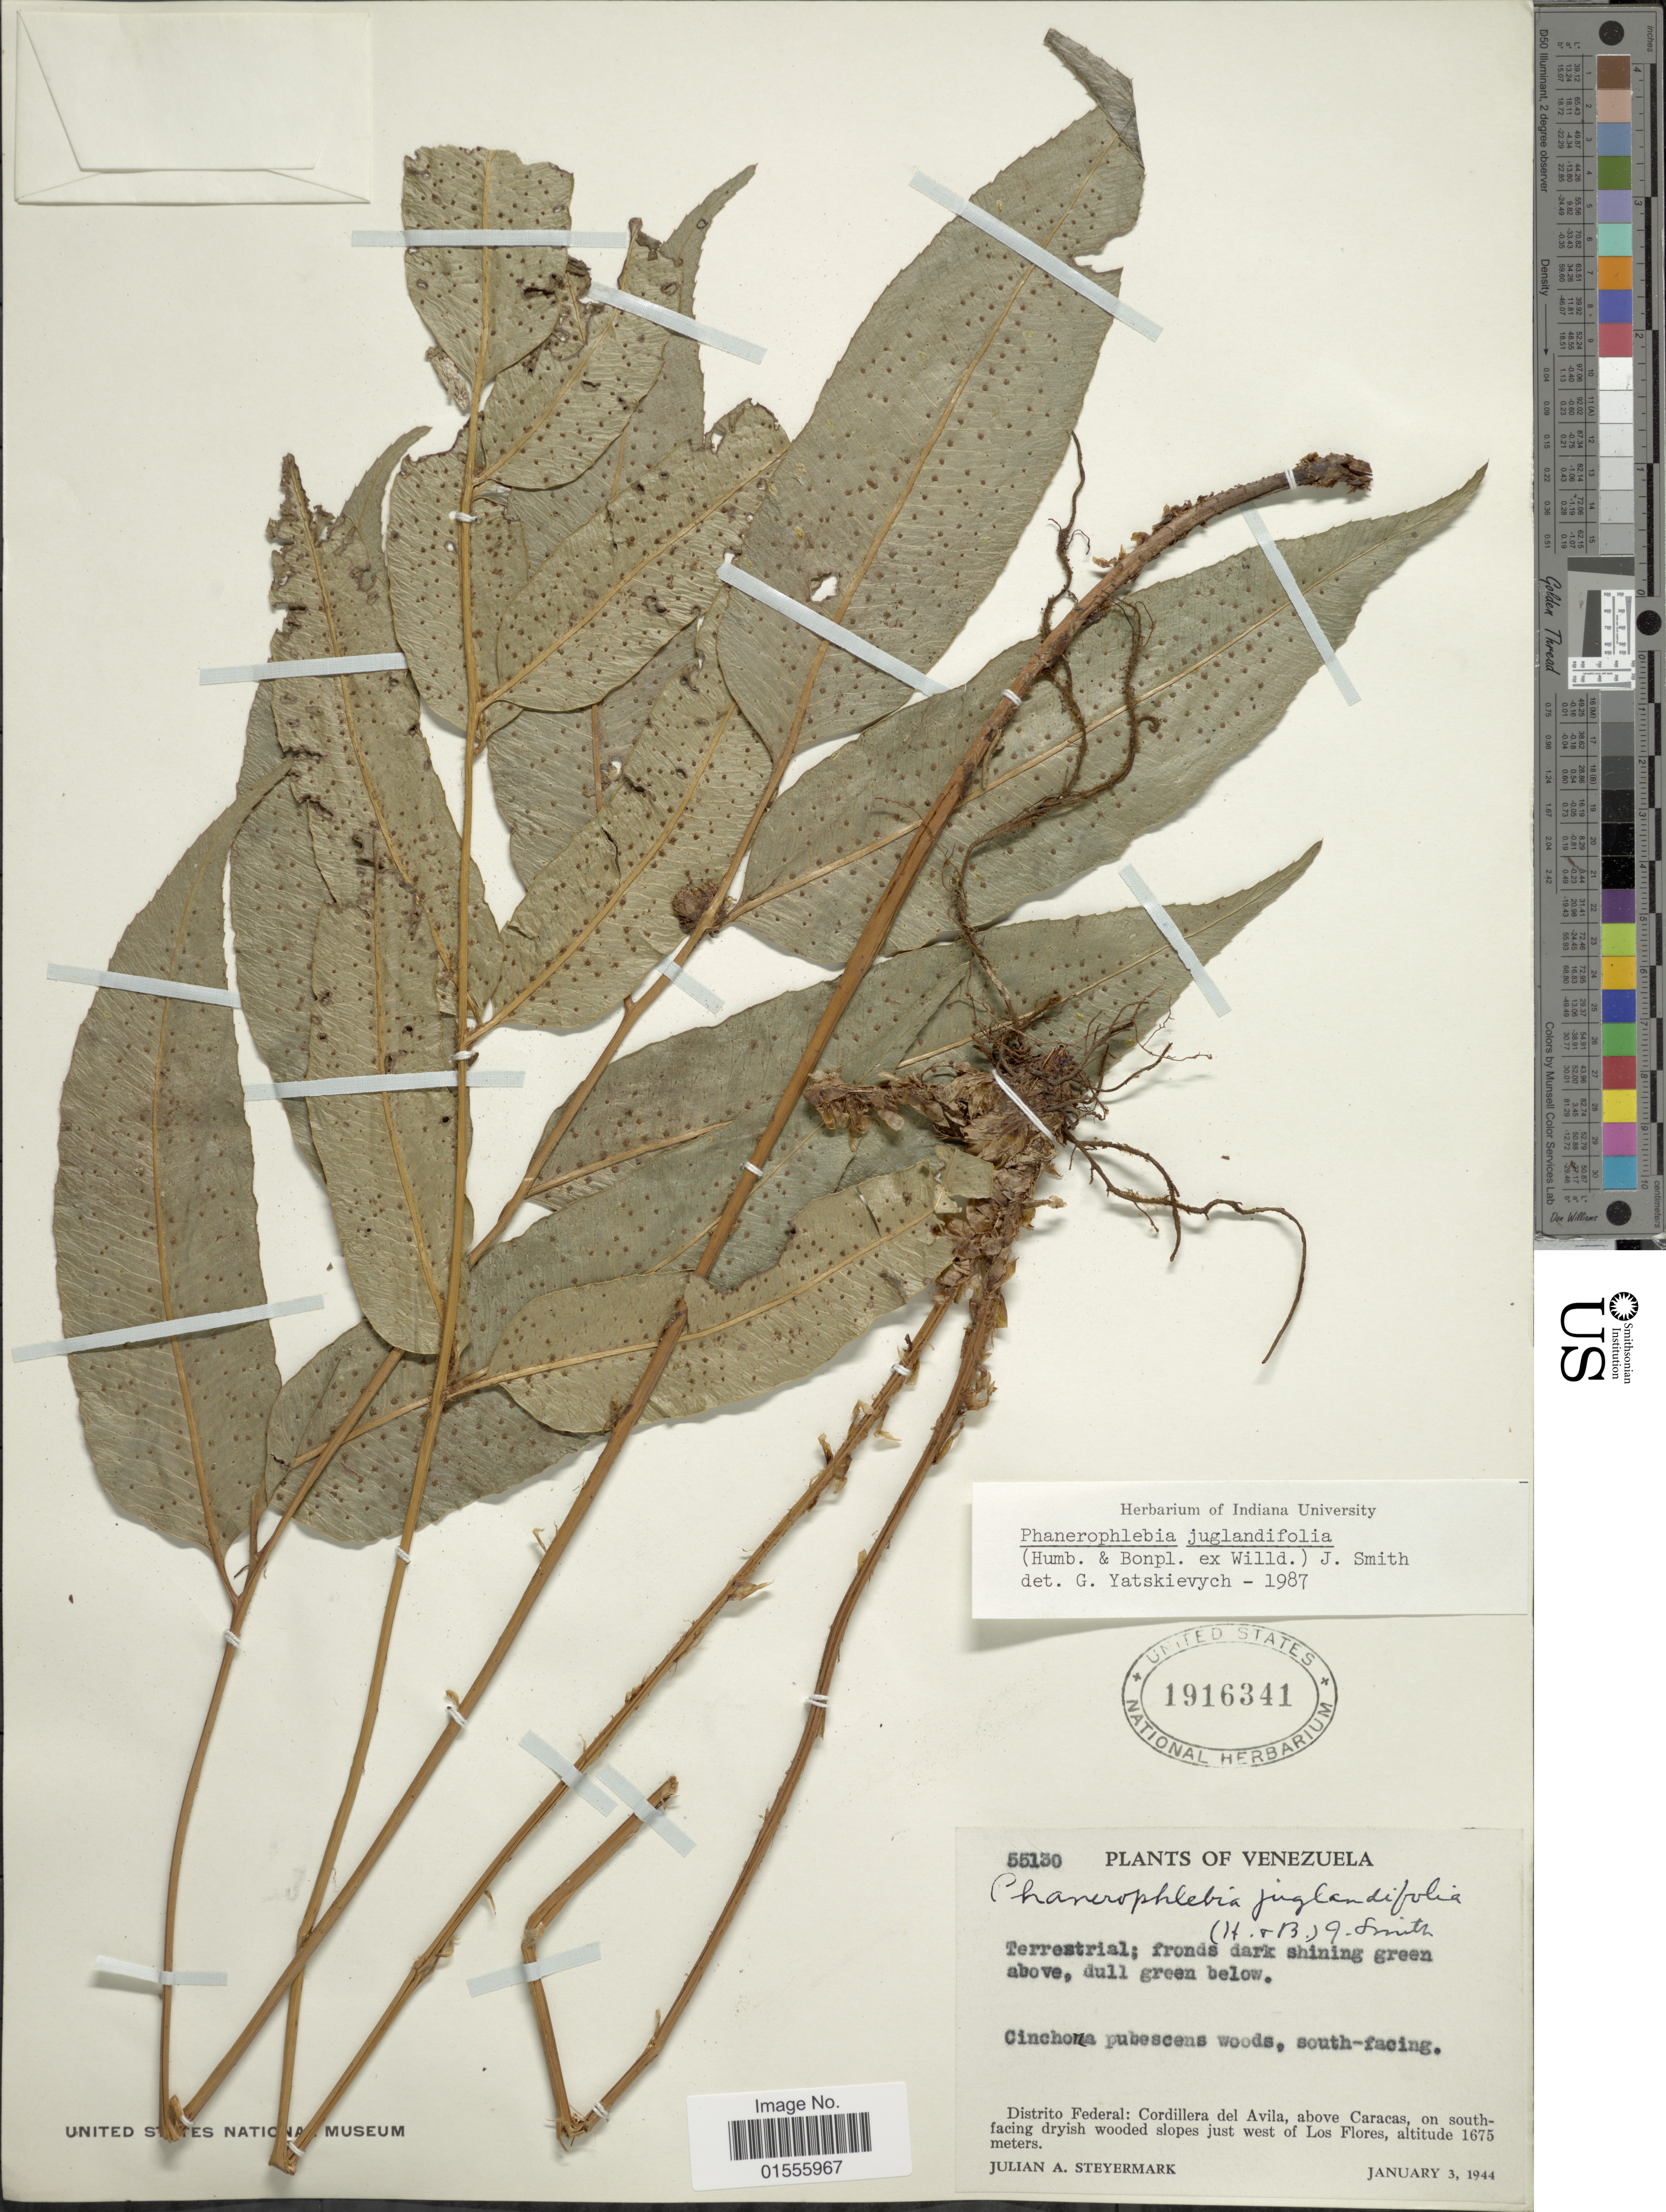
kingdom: Plantae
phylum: Tracheophyta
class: Polypodiopsida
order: Polypodiales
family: Dryopteridaceae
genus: Phanerophlebia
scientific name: Phanerophlebia juglandifolia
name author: (Willd.) J. Sm.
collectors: J. Steyermark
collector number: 55130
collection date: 1944-01-03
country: Venezuela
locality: Distrito Federal: Cordillera del Avila, above Caracas, on south-facing dryish wooded slopes just west of Los Flores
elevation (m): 1675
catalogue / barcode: US 1916341